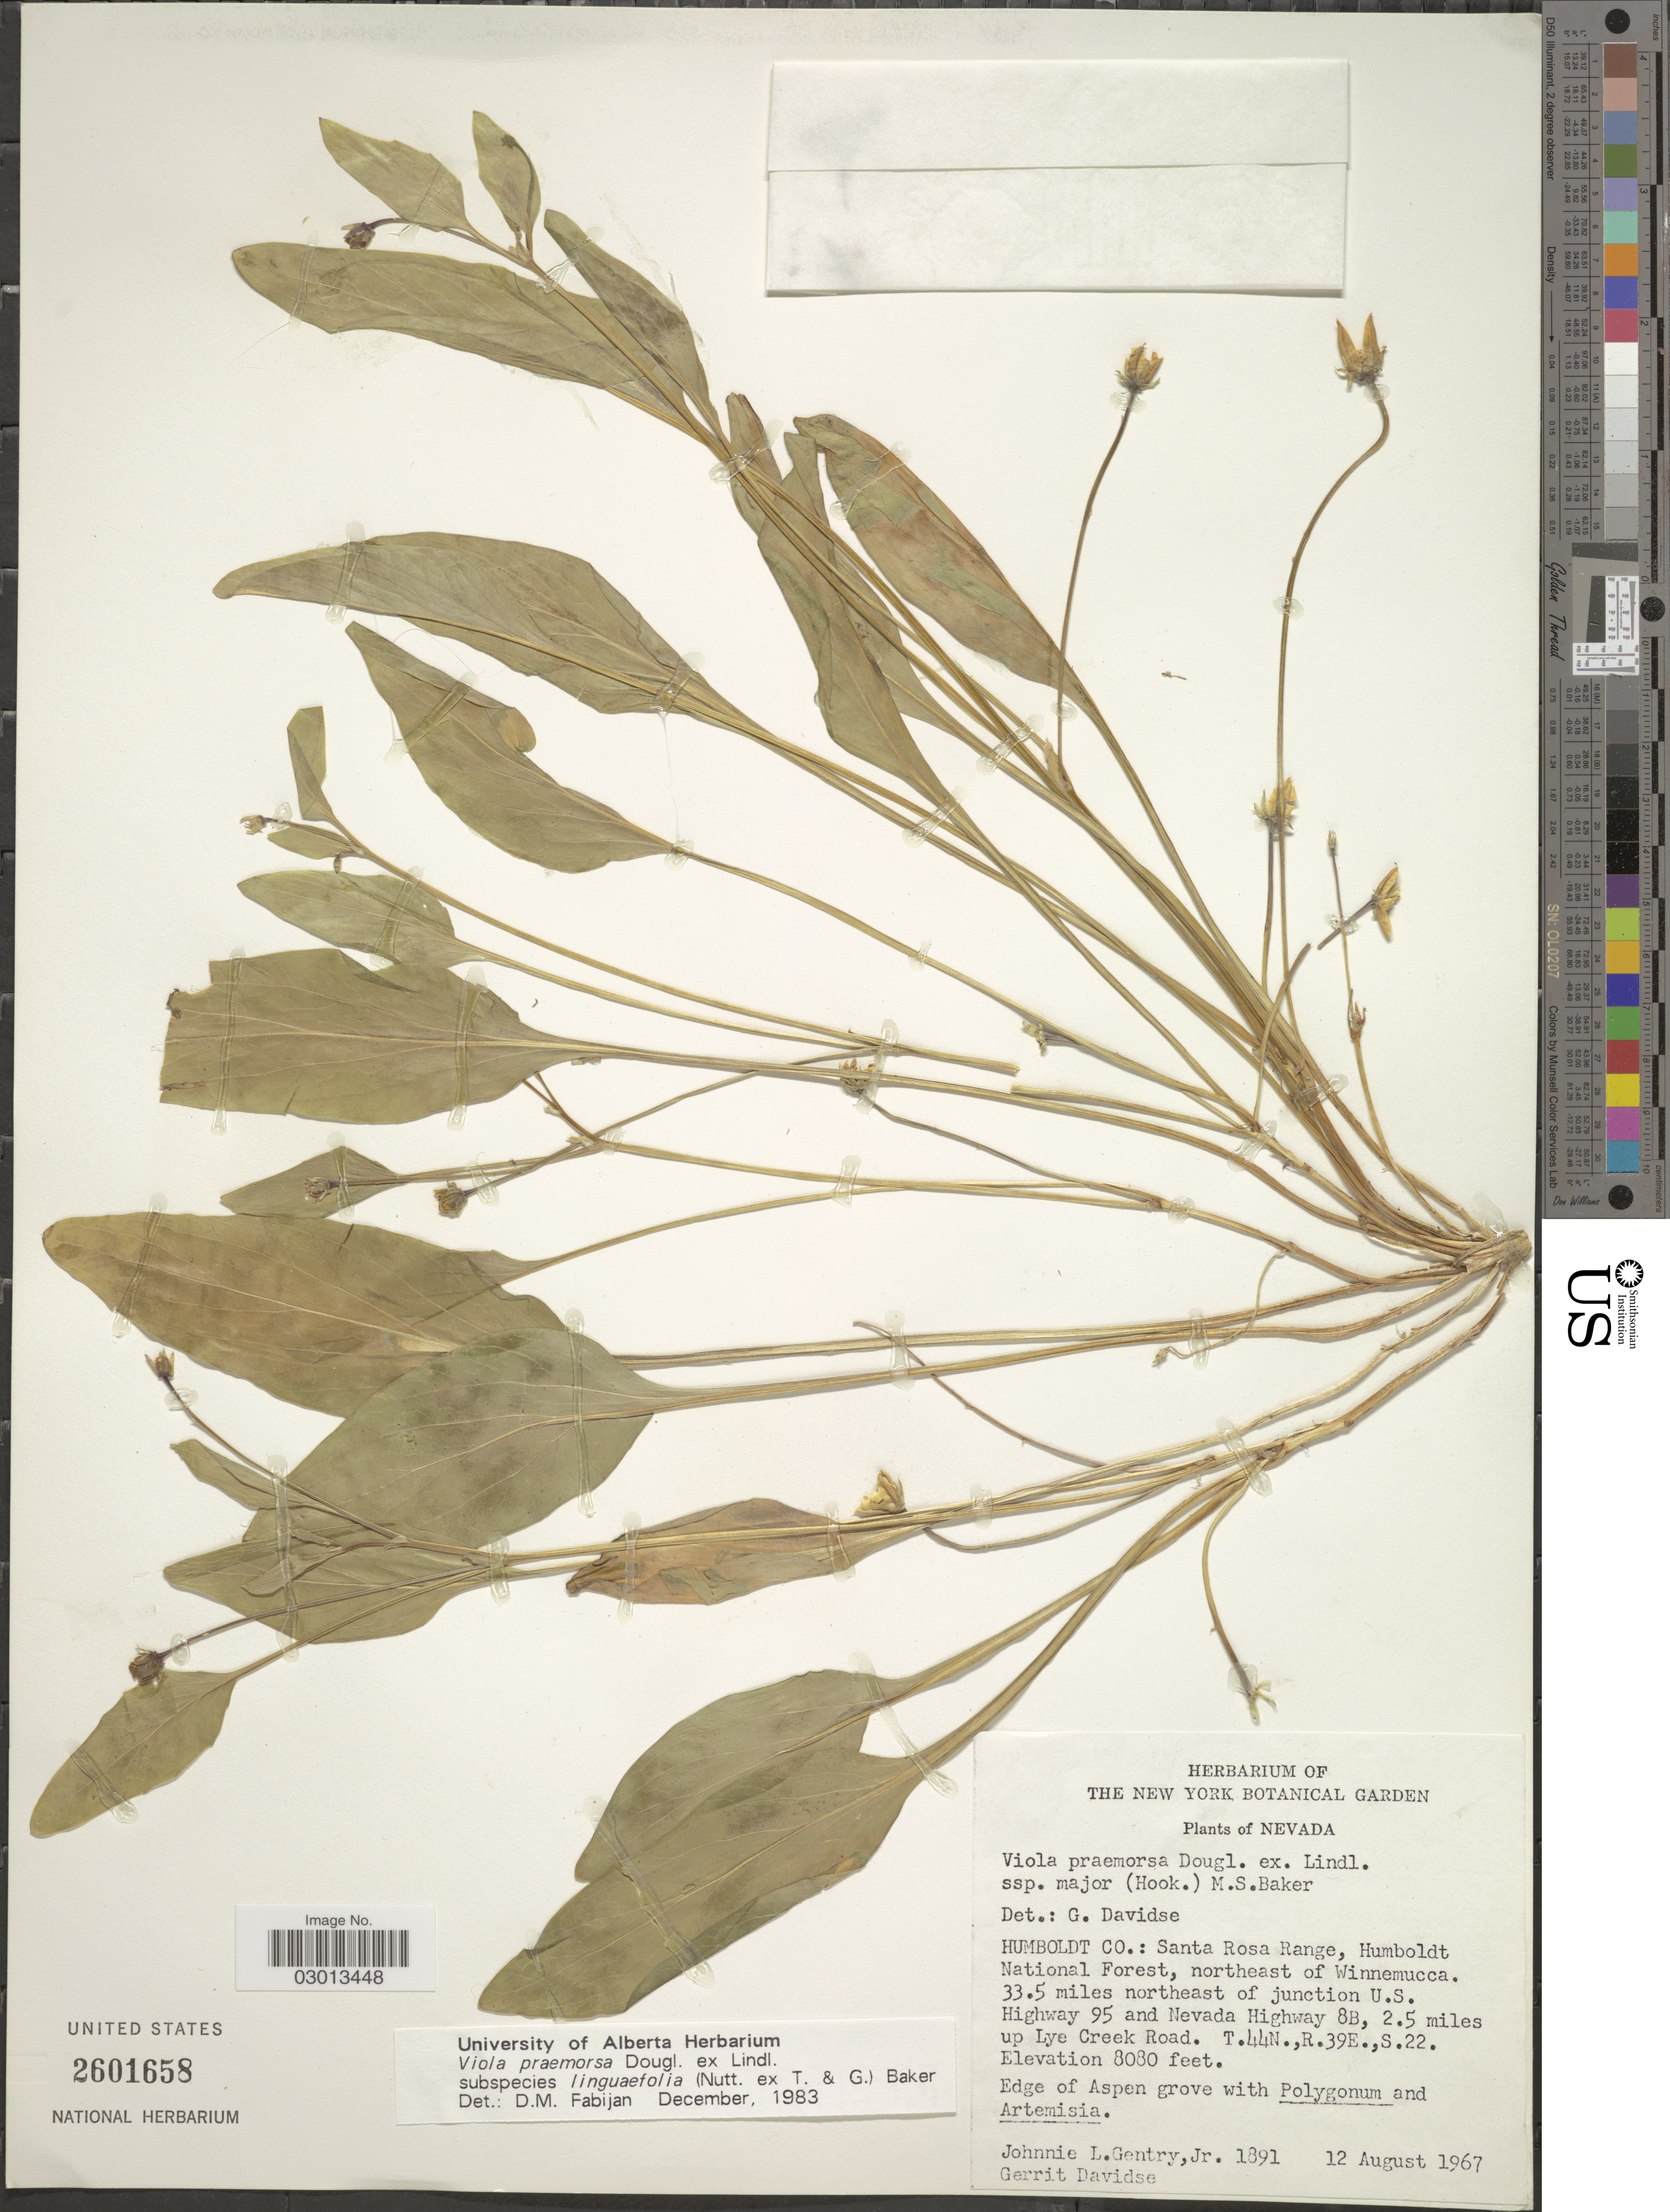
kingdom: Plantae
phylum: Tracheophyta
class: Magnoliopsida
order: Malpighiales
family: Violaceae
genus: Viola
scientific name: Viola praemorsa subsp. linguifolia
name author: (Nutt.) M.S. Baker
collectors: J. L. Gentry & G. Davidse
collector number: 1891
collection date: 1967-08-12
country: United States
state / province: Nevada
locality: Humboldt Co.: Santa Rosa Range, Humboldt National Forest, northeast of Winnemucca. 33.5 miles northeast of junction U.S. Highway 95 and Nevada Highway 8B, 2.5 miles up Lye Creek Road. T.44N., R.39E.,S.22.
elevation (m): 2463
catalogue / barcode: US 2601658